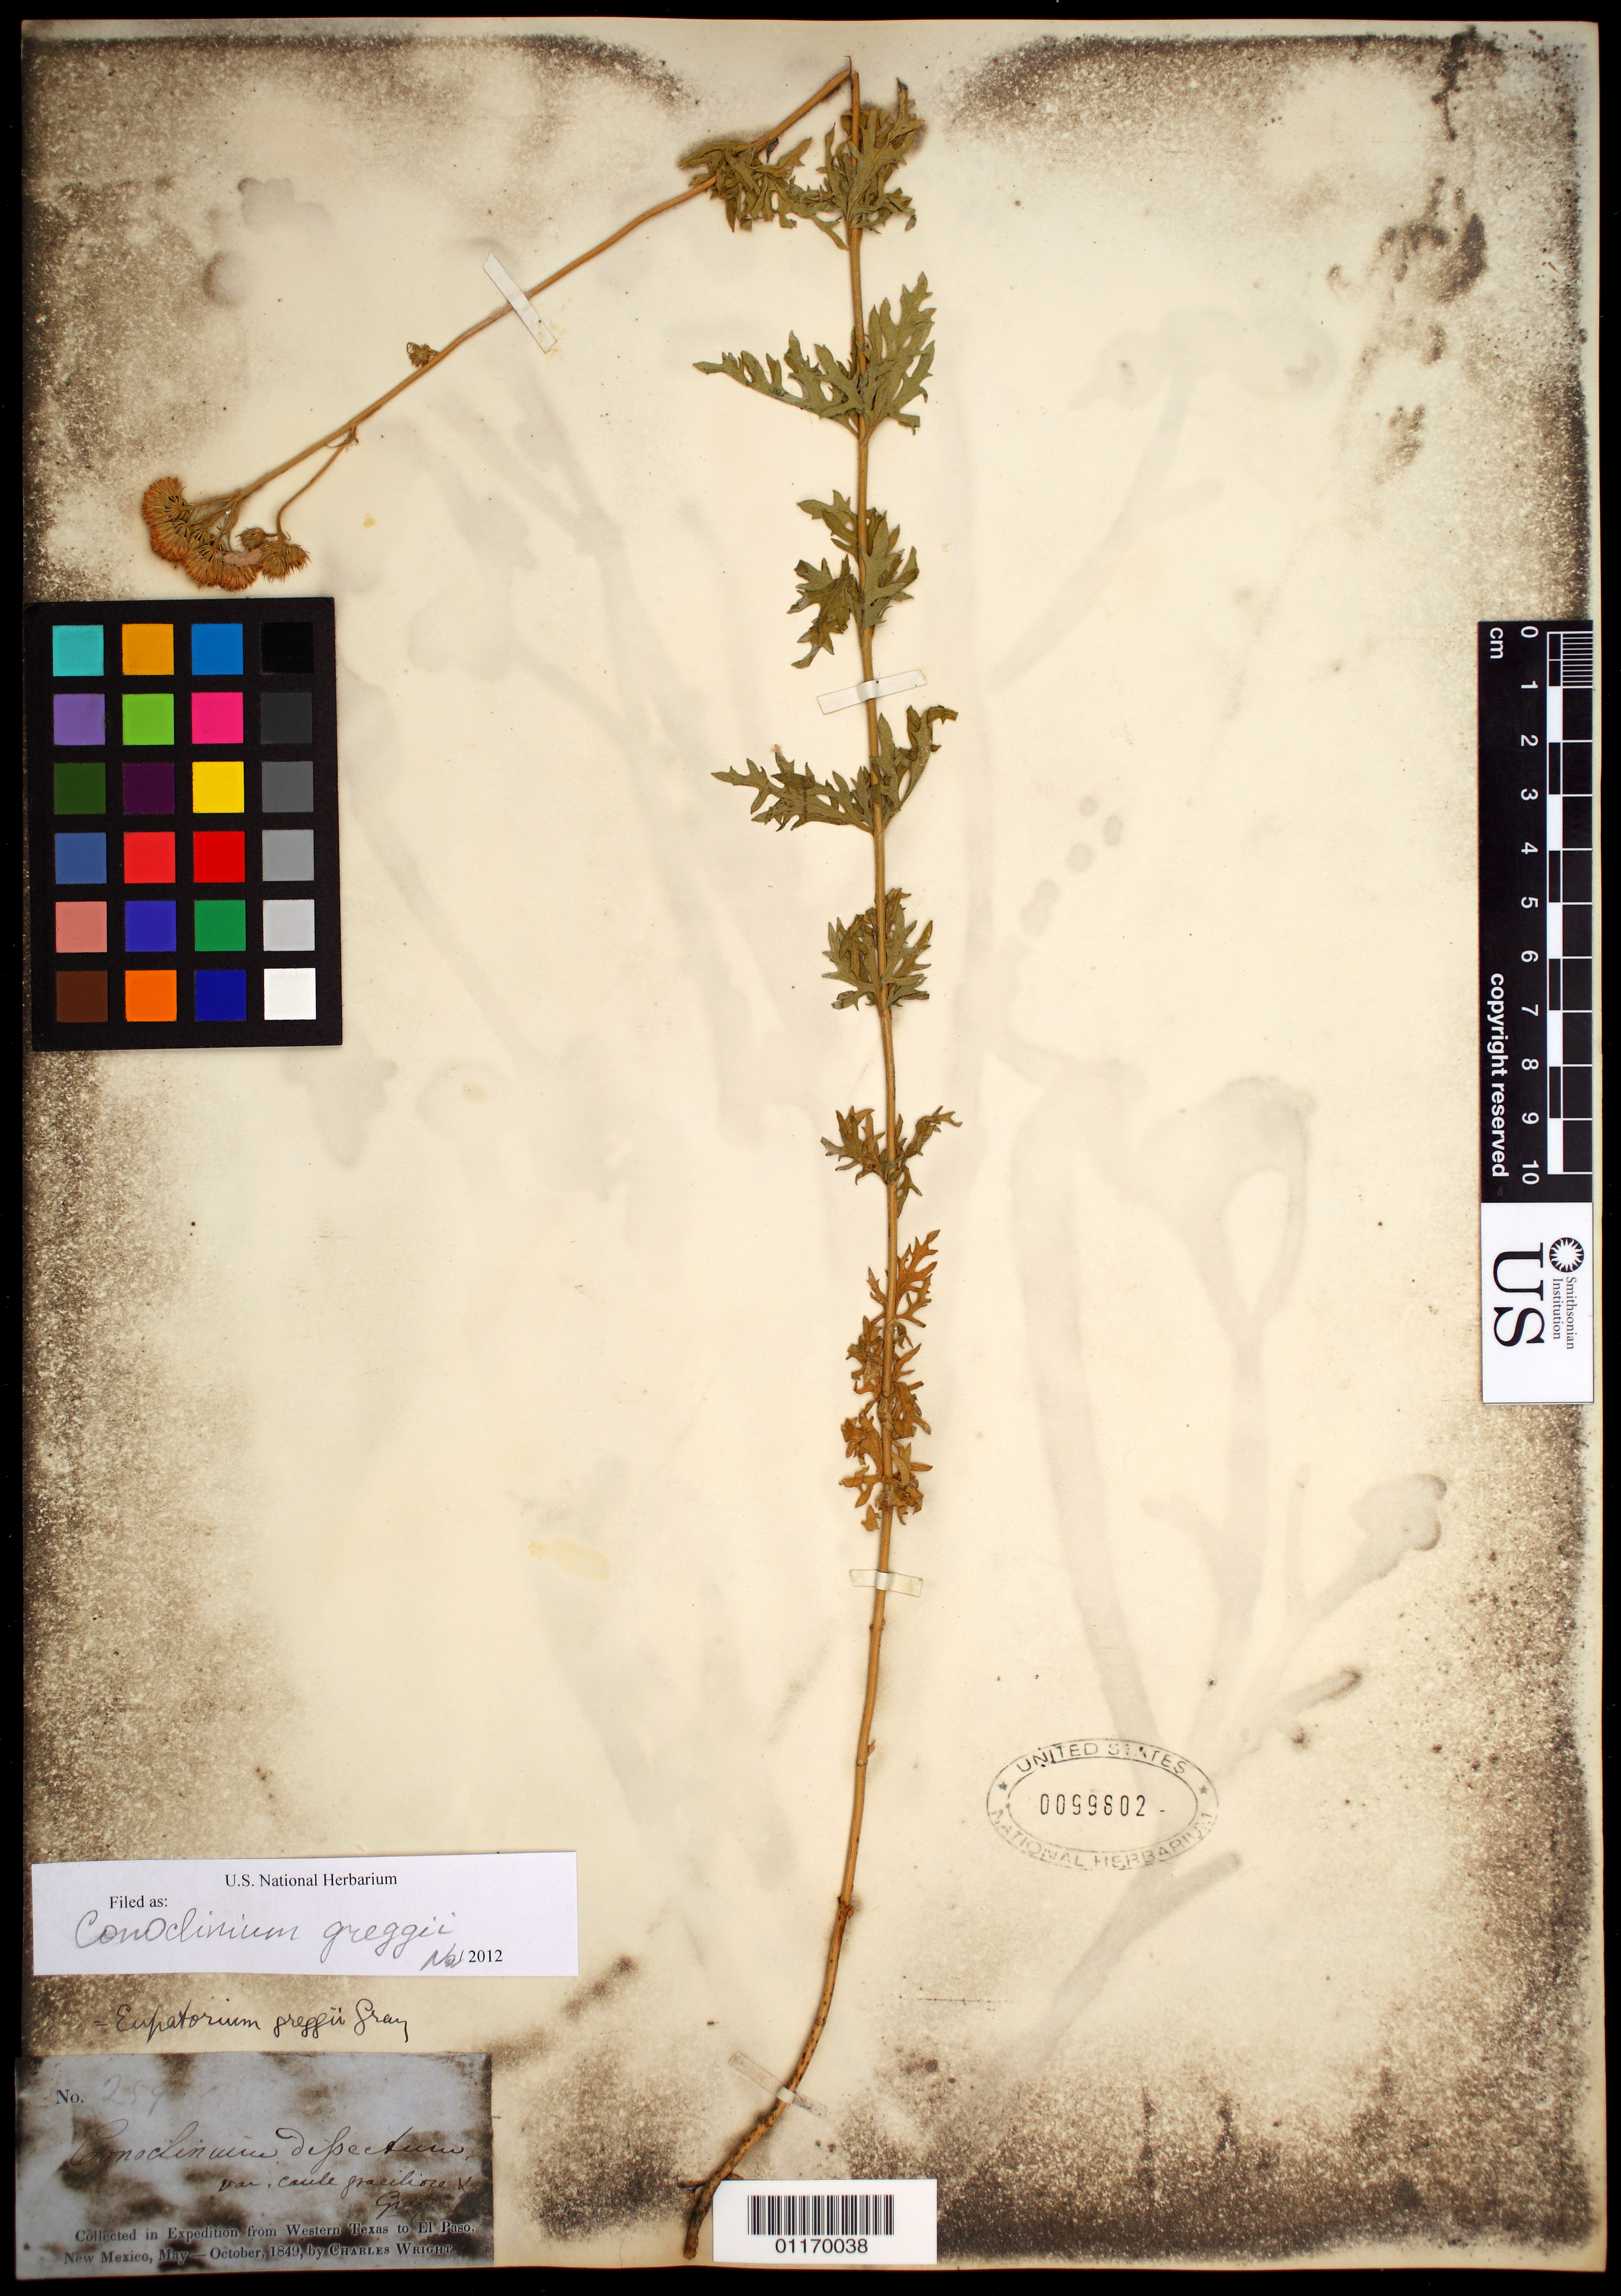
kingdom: Plantae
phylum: Tracheophyta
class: Magnoliopsida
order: Asterales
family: Asteraceae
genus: Conoclinium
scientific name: Conoclinium greggii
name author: (A. Gray) Small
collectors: C. Wright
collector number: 259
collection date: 1849-05/1849-10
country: United States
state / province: Texas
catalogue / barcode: US 99802